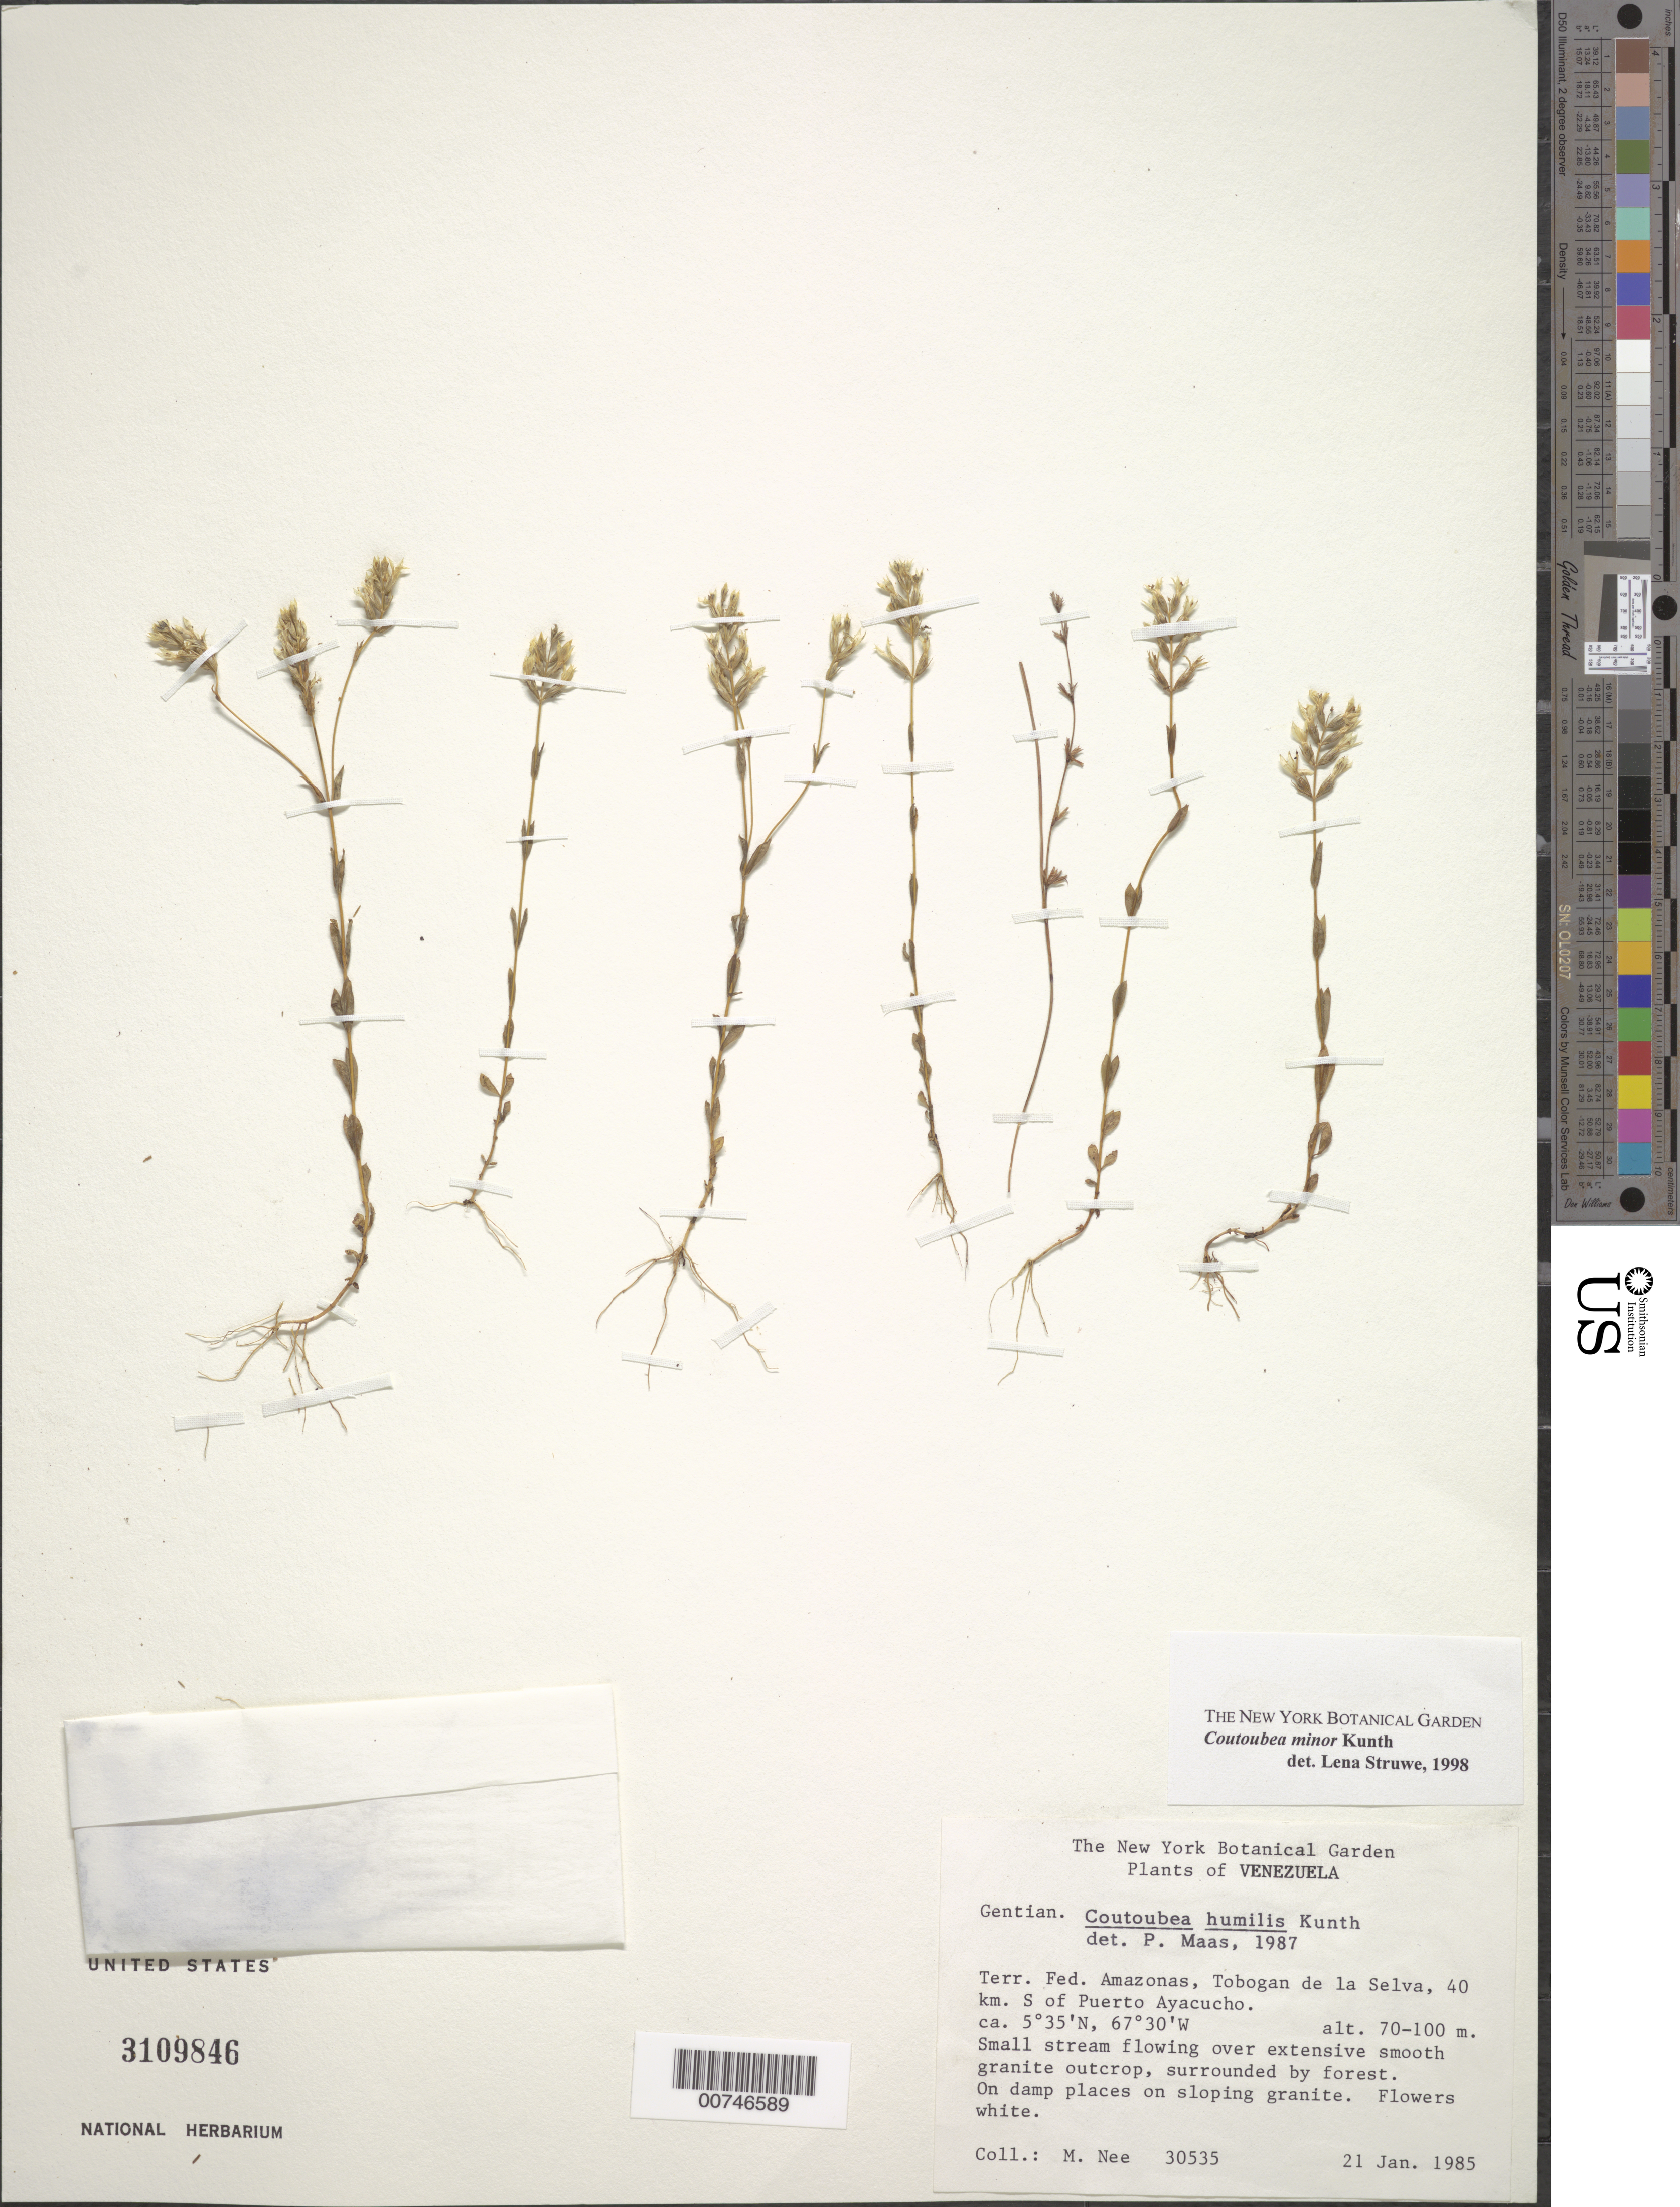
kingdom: Plantae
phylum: Tracheophyta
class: Magnoliopsida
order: Gentianales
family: Gentianaceae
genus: Coutoubea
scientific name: Coutoubea minor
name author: Kunth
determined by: Struwe, L.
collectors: M. Nee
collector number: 30535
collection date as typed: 21-Jan-85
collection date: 1985-01-21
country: Venezuela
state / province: Amazonas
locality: Tobogan de la Selva, 40 km S of Puerto Ayacucho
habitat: Small stream flowing over extensive smooth granite outcrop, surrounded by forest. ON damp places on sloping granite.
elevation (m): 70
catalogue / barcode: US 3109846